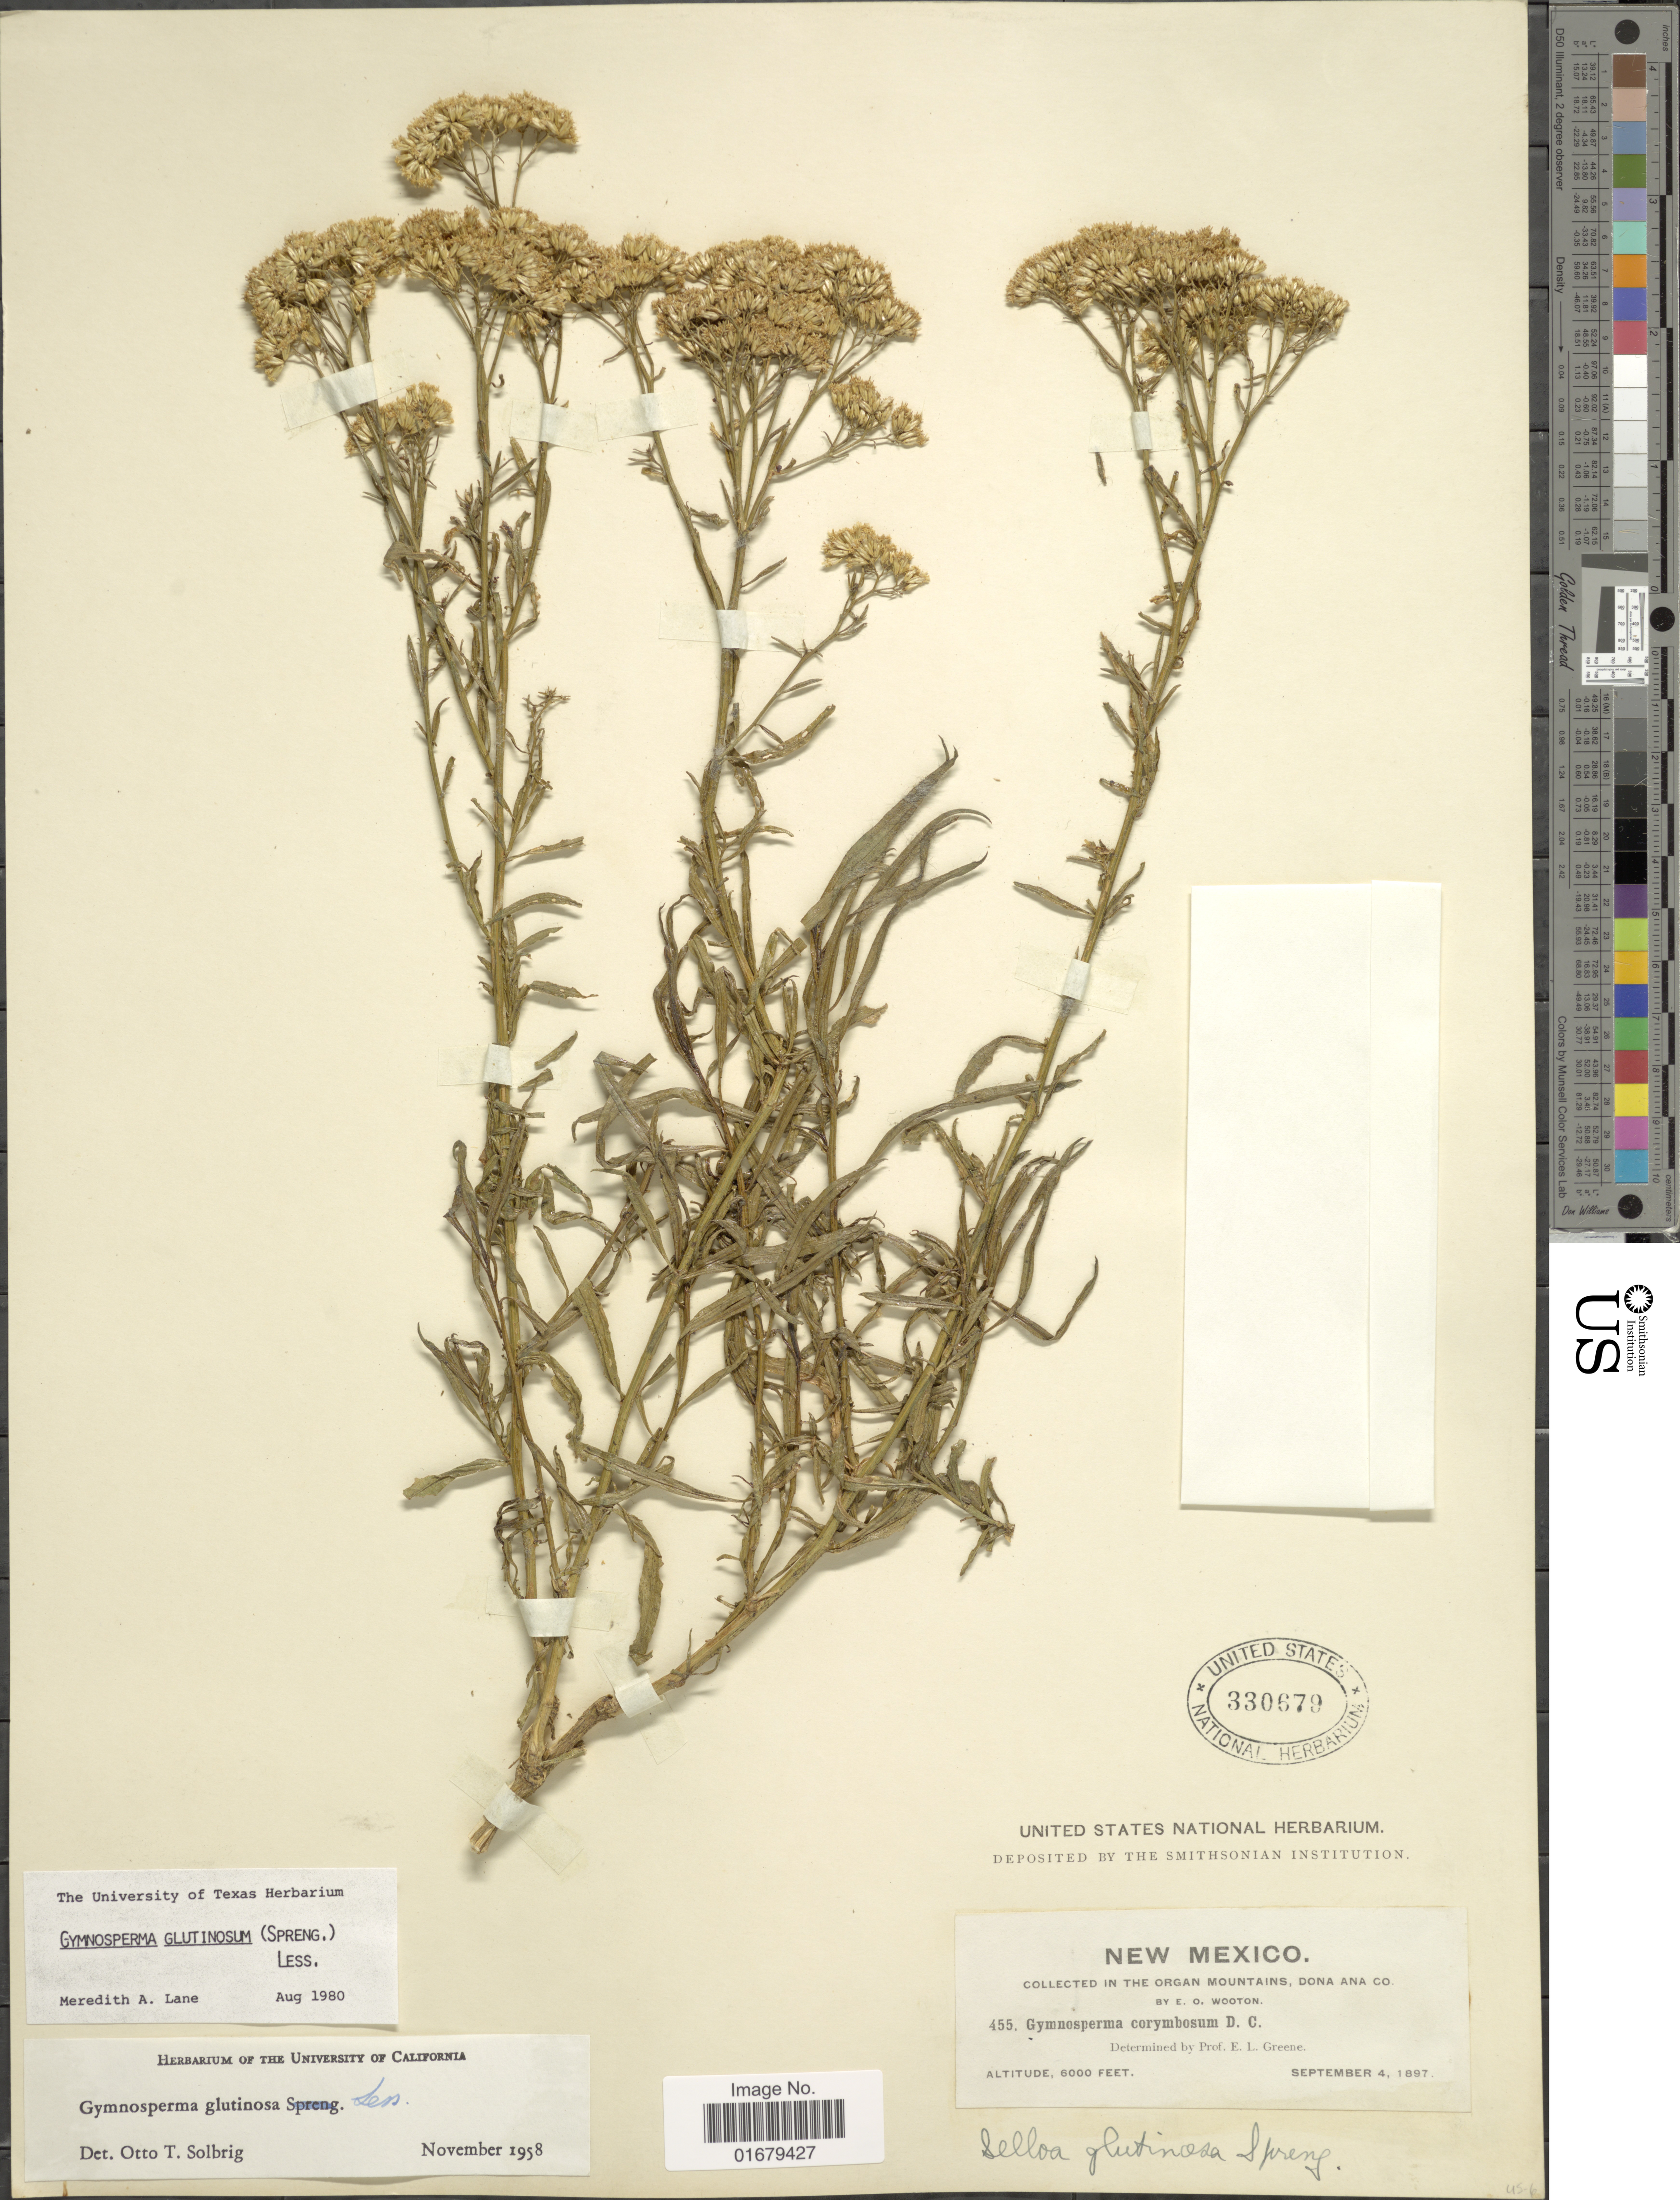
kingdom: Plantae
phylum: Tracheophyta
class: Magnoliopsida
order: Asterales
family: Asteraceae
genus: Gymnosperma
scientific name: Gymnosperma glutinosum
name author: (Spreng.) Less.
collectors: E. O. Wooton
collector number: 455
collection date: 1897-09-04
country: United States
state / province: New Mexico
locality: In the Organ Mountains, Dona Ana Co.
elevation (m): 1829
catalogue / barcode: US 330679